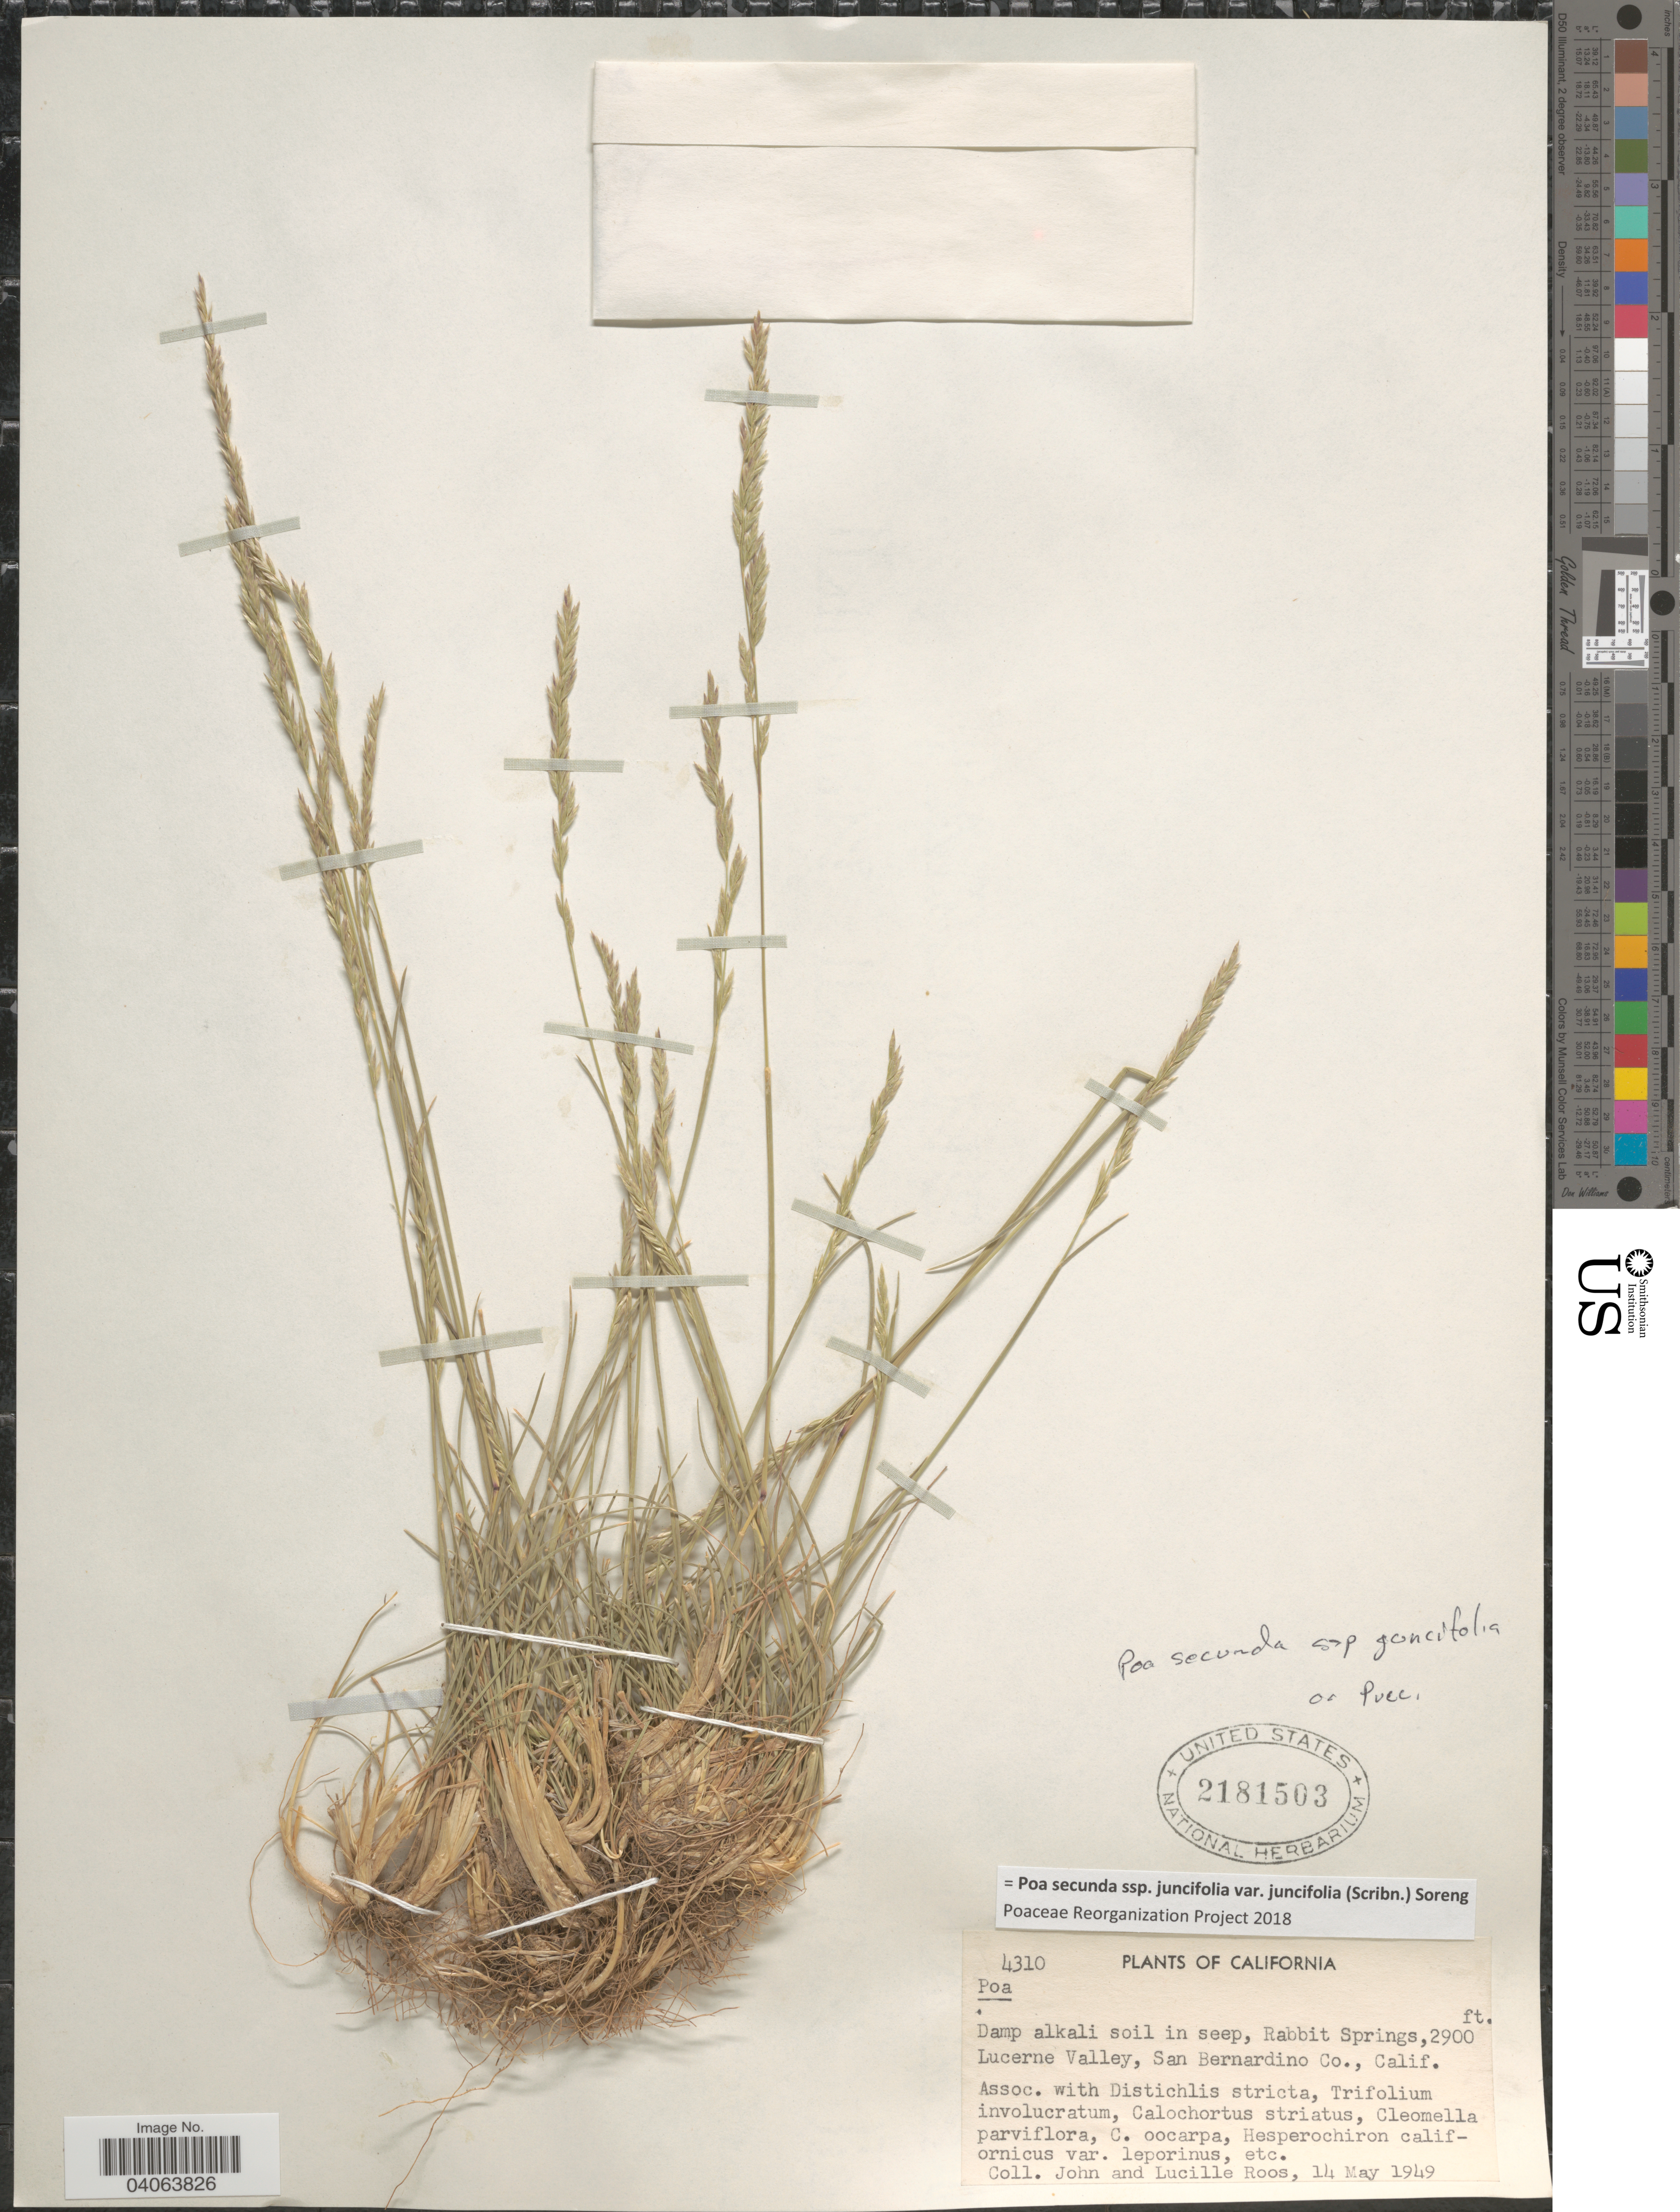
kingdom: Plantae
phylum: Tracheophyta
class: Liliopsida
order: Poales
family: Poaceae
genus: Poa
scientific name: Poa secunda subsp. juncifolia var. juncifolia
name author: (Scribn.) Soreng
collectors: J. C. Roos & L. Roos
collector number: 4310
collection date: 1949-05-14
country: United States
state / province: California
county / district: San Bernardino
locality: Damp alkali soil in seep, Rabbit Springs, Lucerne Valley, San Bernardino Co.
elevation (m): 884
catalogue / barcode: US 2181503